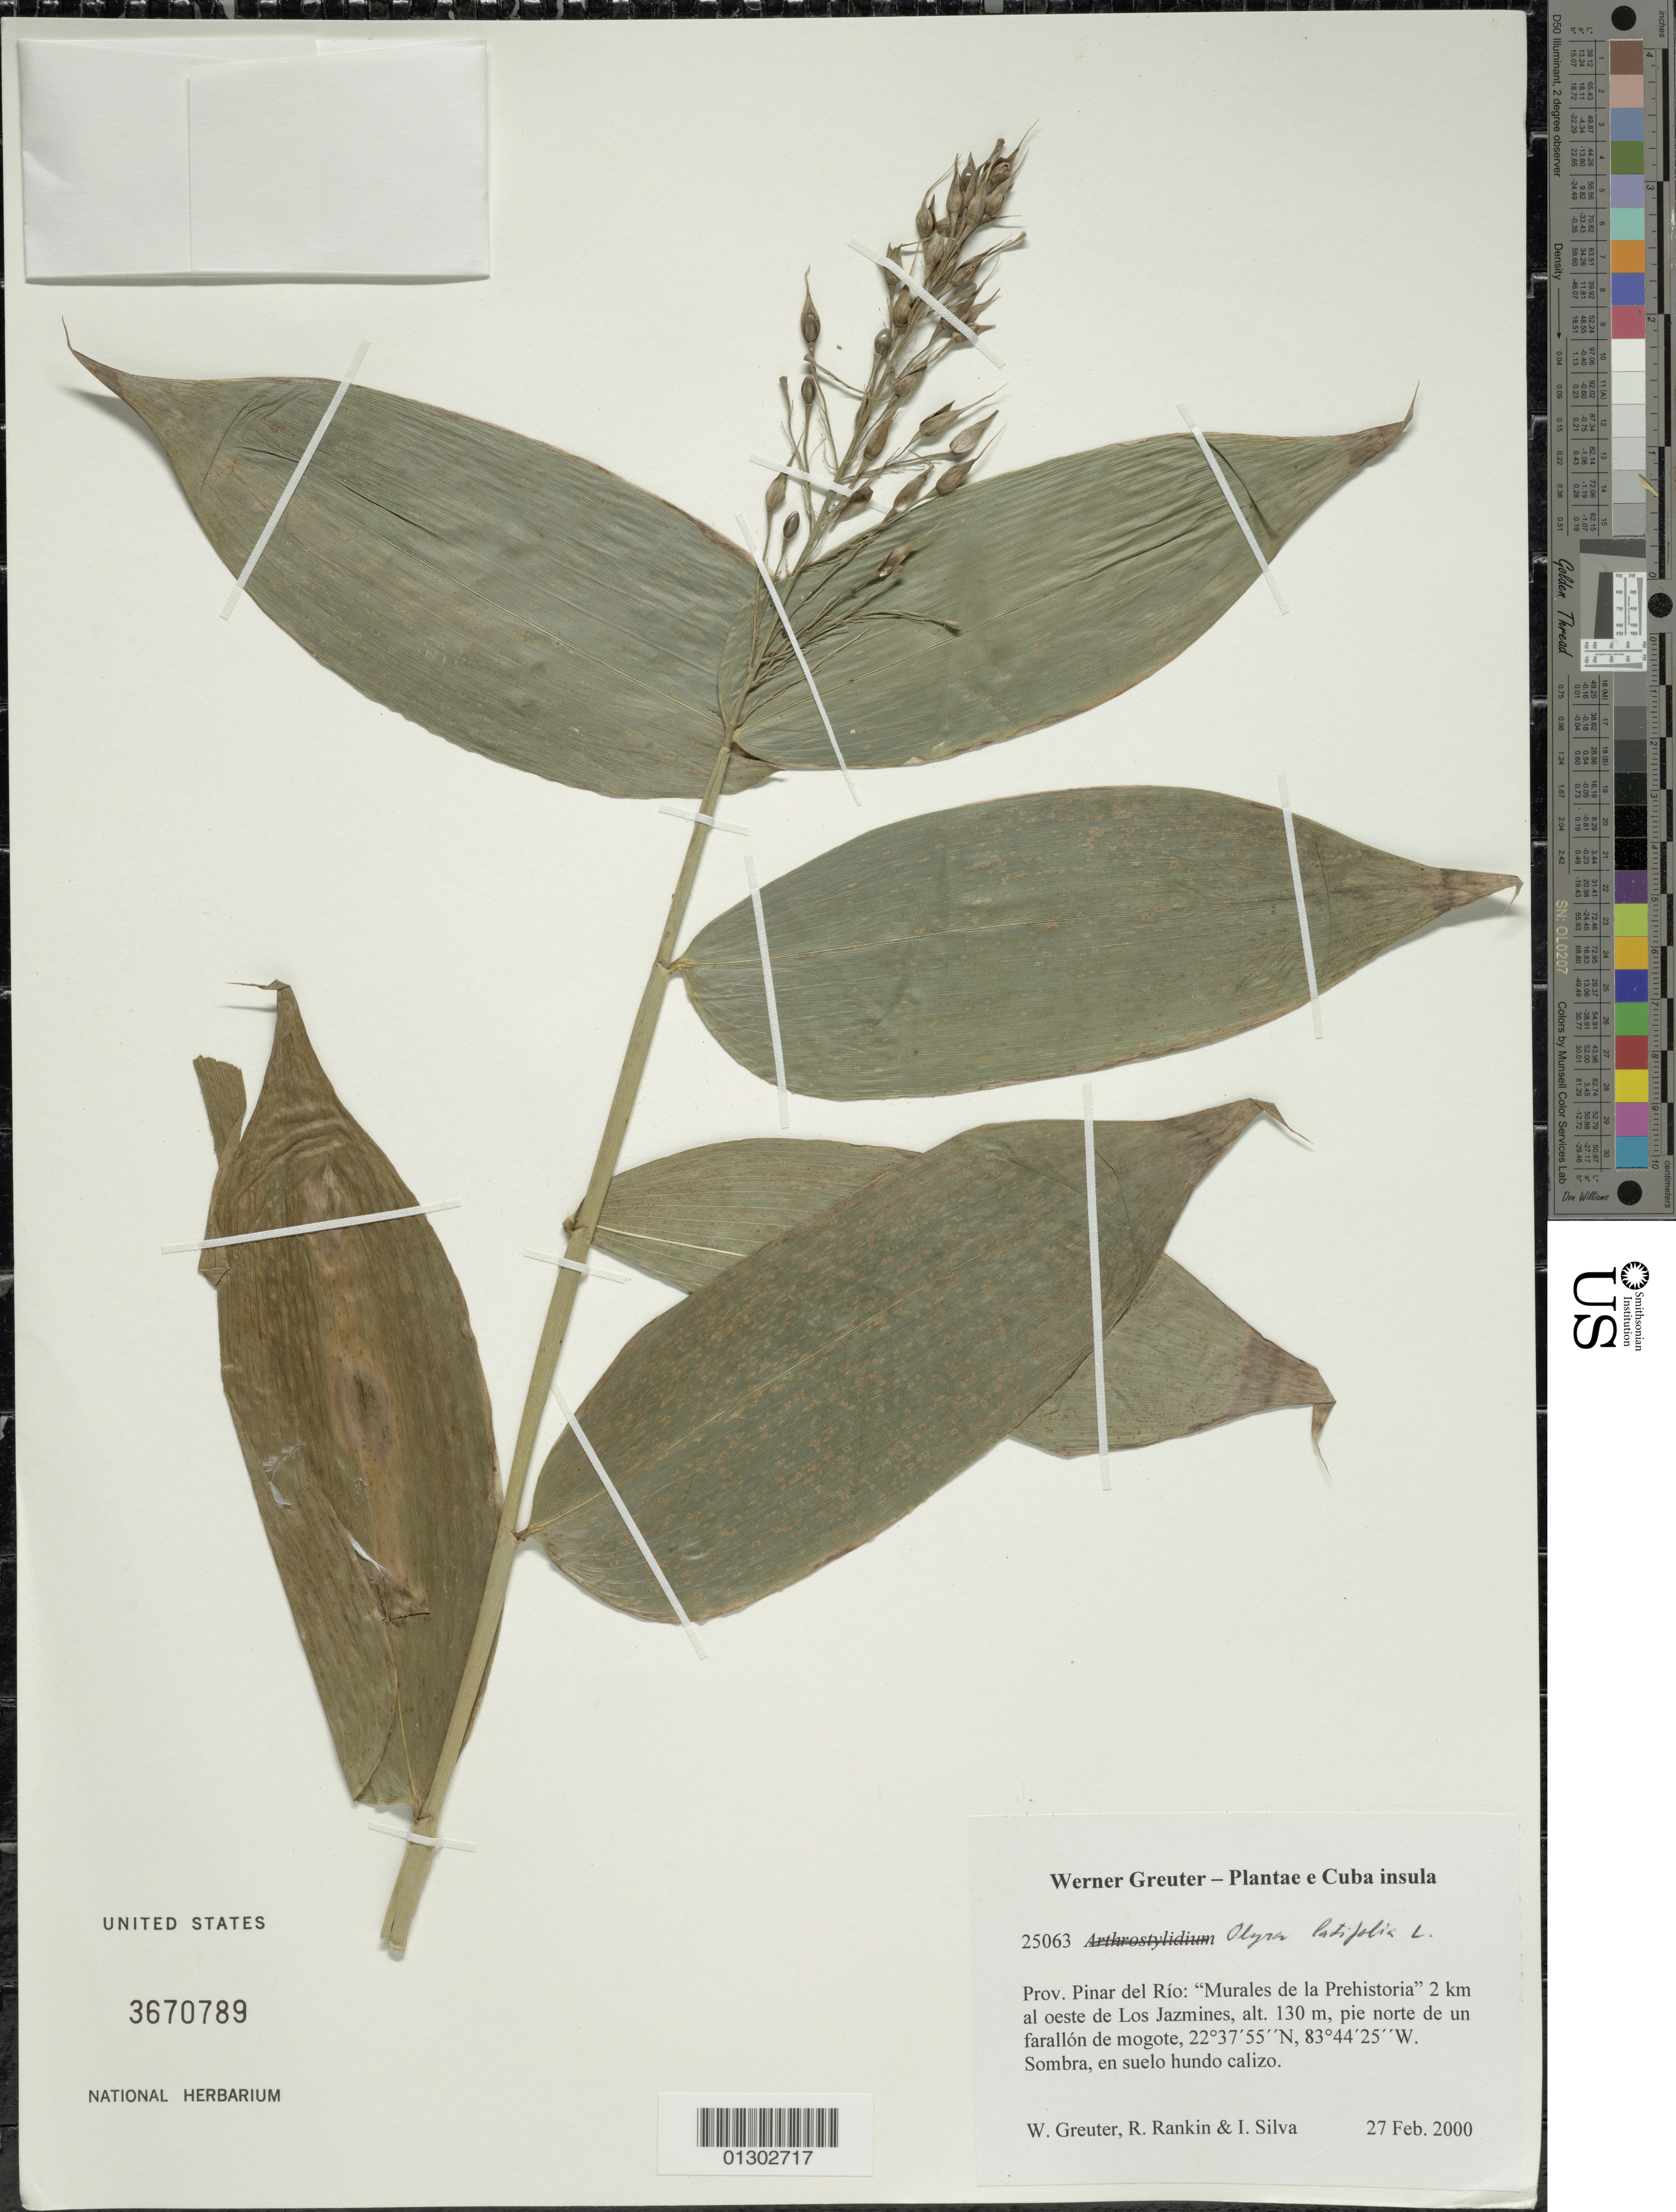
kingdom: Plantae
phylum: Tracheophyta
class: Liliopsida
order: Poales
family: Poaceae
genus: Olyra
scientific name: Olyra latifolia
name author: L.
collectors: W. R. Greuter, R. Rankin Rodriguez & I. Silva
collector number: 25063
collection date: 2000-02-27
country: Cuba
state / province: Pinar del Rio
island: Cuba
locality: "Murales de la Prehistoria", 2 km al oeste de Los Jazmines. Pie norte de un farallón de mogote.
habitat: Sombra, en suelo hundo calizo.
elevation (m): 130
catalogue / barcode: US 3670789